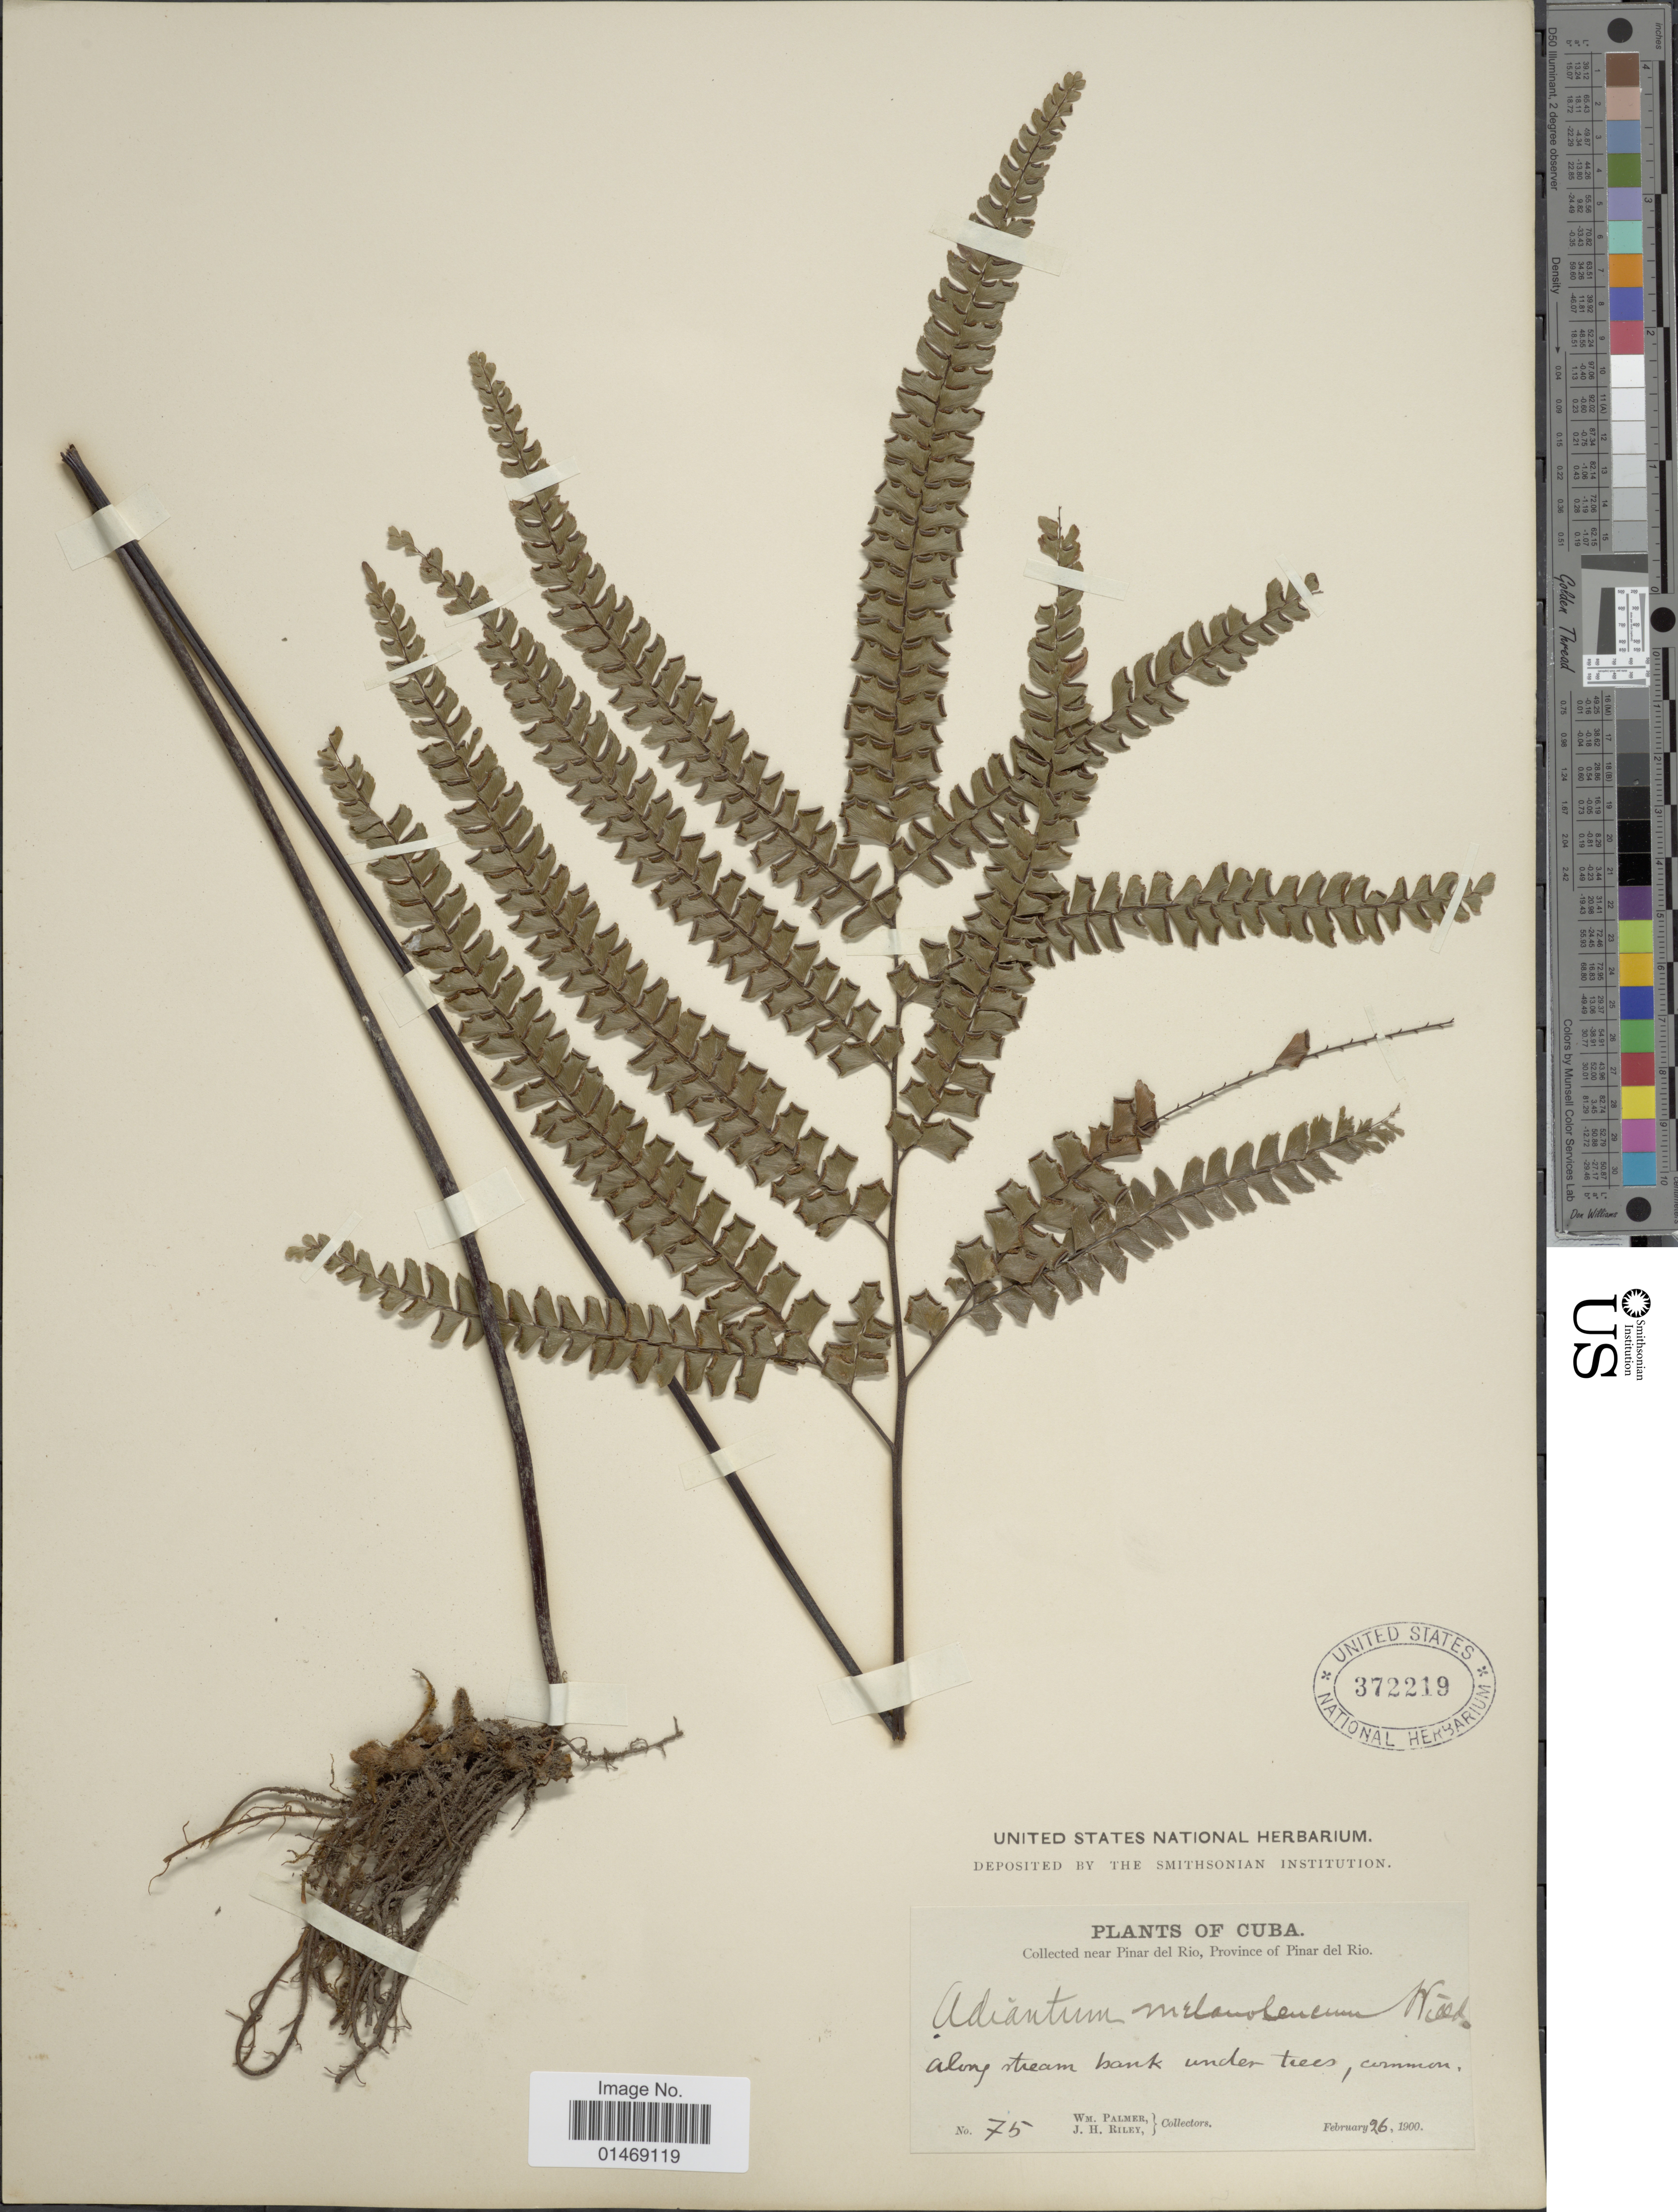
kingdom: Plantae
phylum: Tracheophyta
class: Polypodiopsida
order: Polypodiales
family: Pteridaceae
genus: Adiantum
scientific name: Adiantum melanoleucum x A. pyramidale (L.) Willd.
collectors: W. Palmer & J. H. Riley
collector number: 75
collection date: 1900-02-26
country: Cuba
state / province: Pinar del Río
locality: Near Pinar del Rio, Along stream bank under trees, common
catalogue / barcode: US 372219